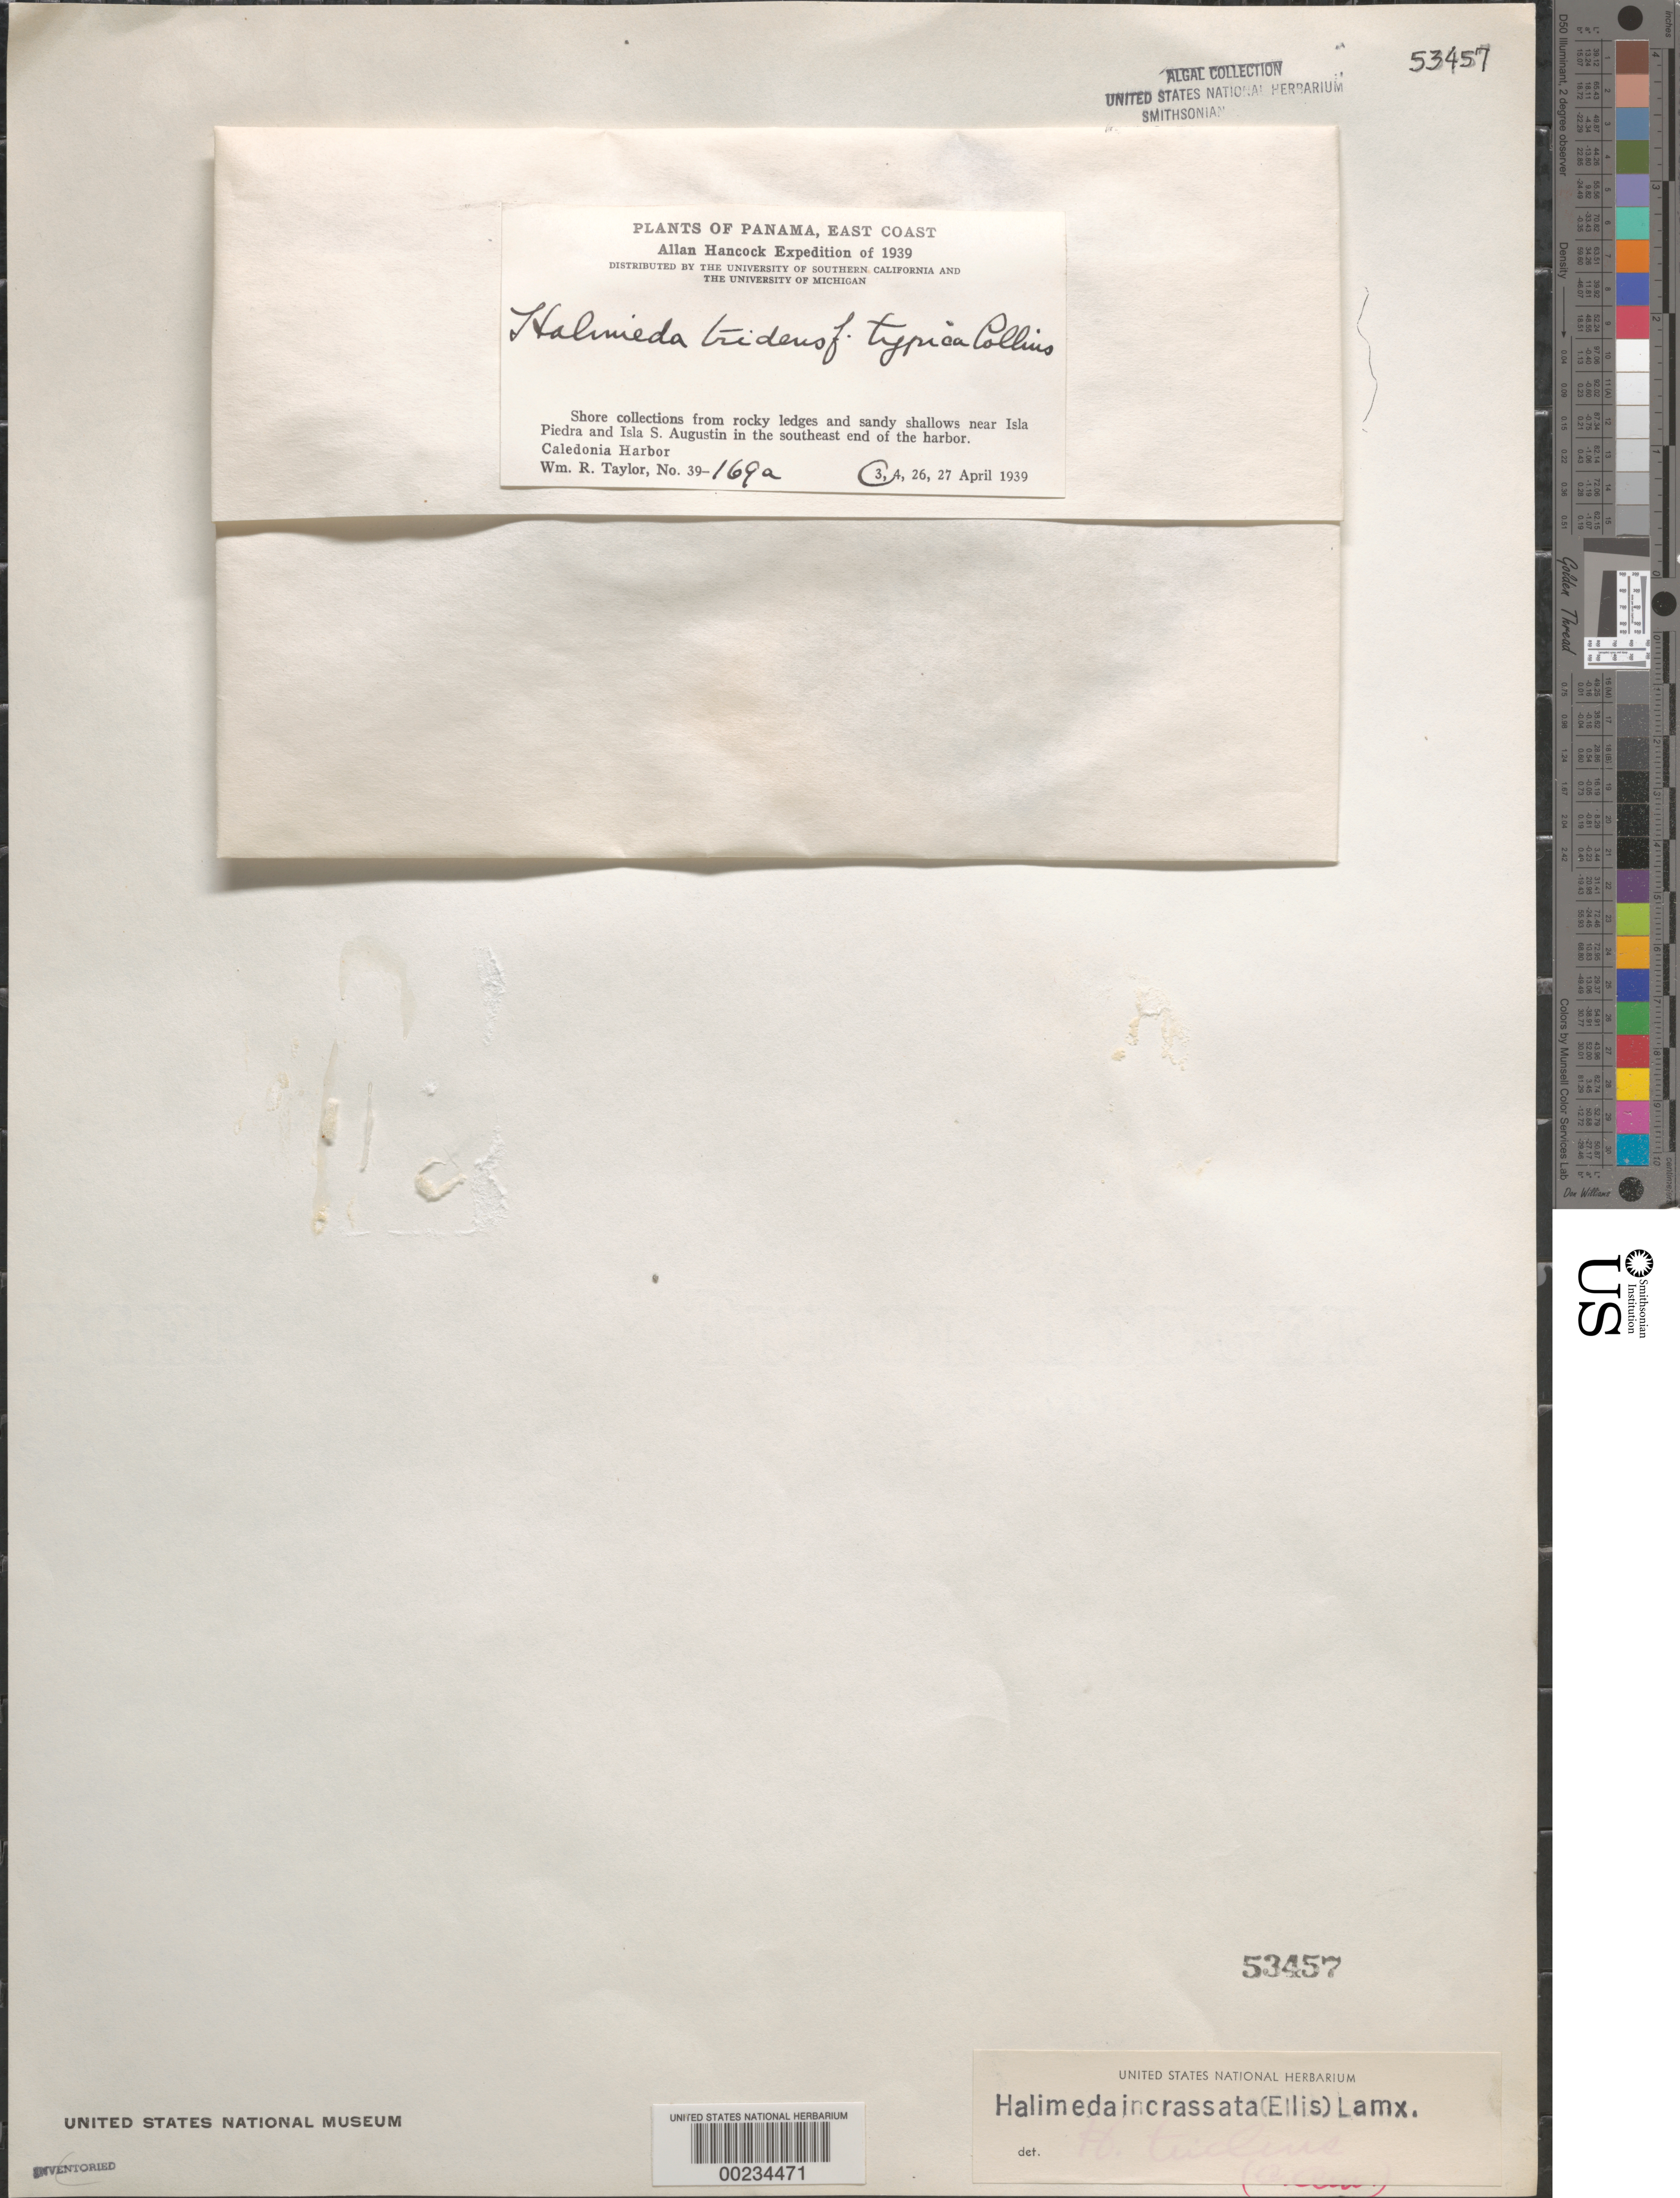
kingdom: Plantae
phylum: Chlorophyta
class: Ulvophyceae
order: Bryopsidales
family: Halimedaceae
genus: Halimeda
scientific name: Halimeda incrassata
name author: (J. Ellis) J.V.Lamouroux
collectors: W. R. Taylor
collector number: WRT 39-169a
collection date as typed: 03 Apr 1939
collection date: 1939-04-03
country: Panama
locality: Southeast Caledonia Harbor, near Isla Piedra and Isla San Augustin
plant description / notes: Allan Hancock Expedition of 1939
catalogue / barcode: US 53457